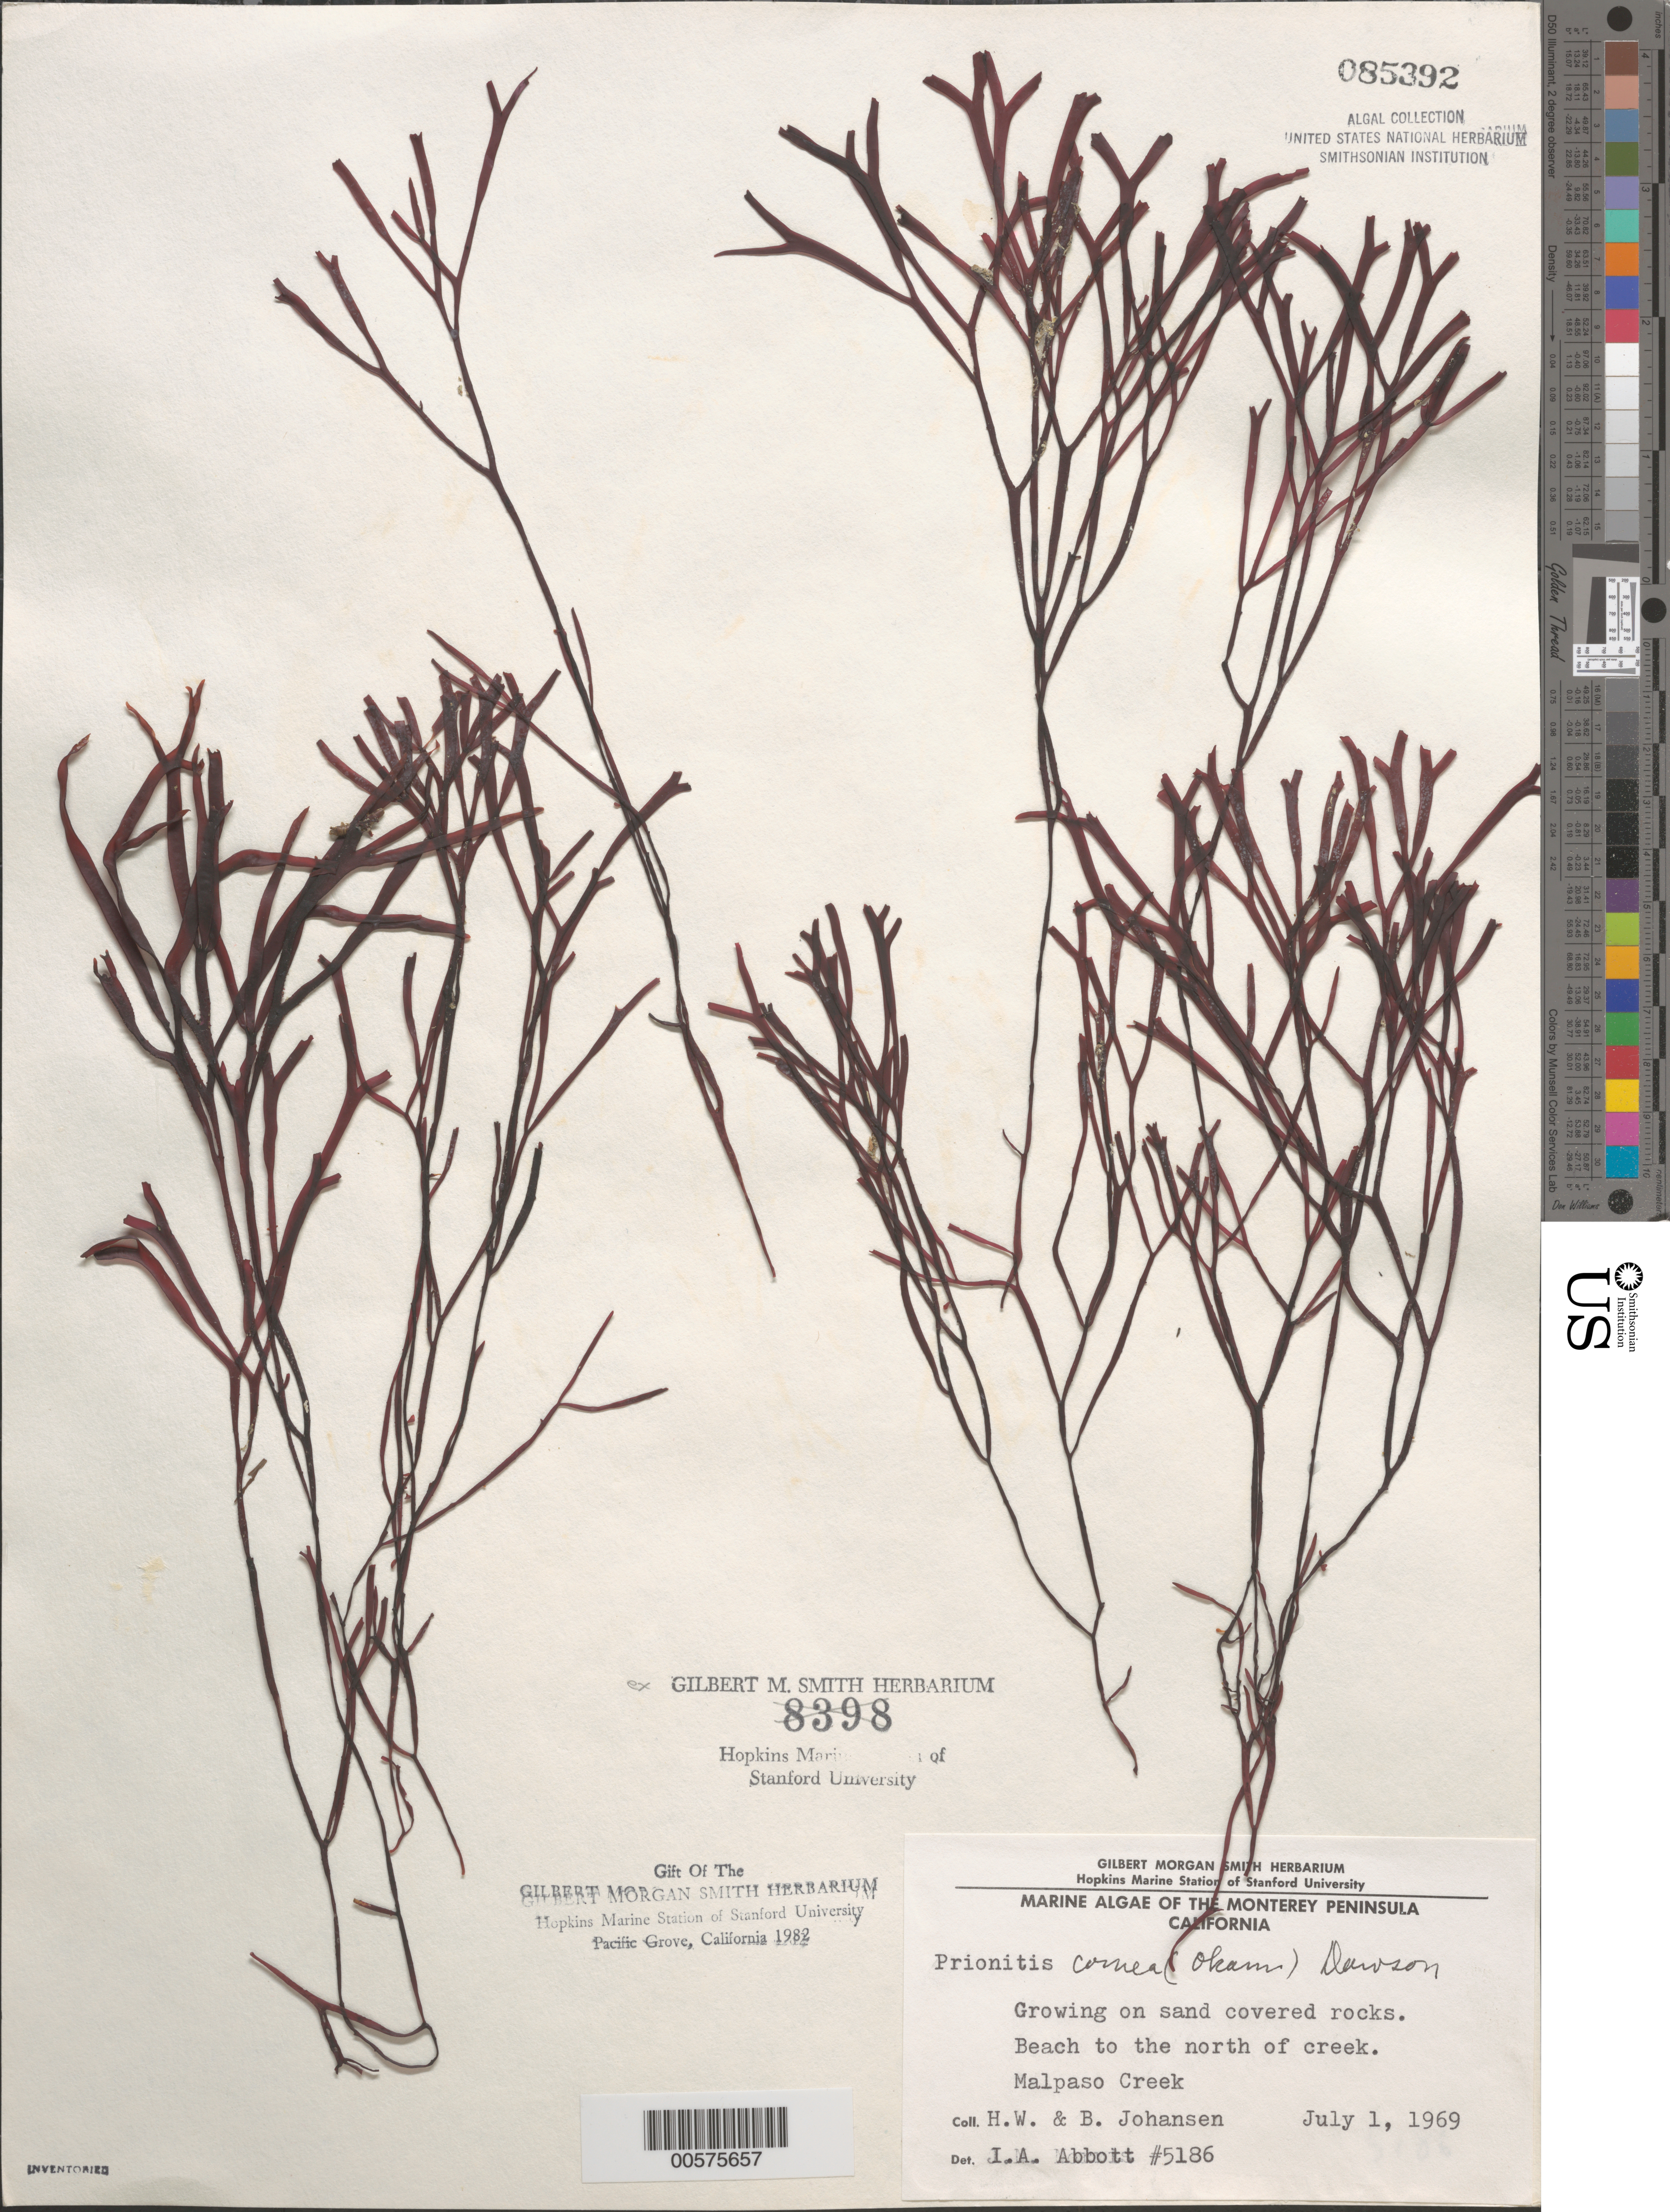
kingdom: Plantae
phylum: Rhodophyta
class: Florideophyceae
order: Halymeniales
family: Halymeniaceae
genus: Grateloupia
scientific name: Grateloupia cornea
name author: Okamura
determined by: Algae name updating Project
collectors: H. Johansen & B. Johansen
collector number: IAA 5186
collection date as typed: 01 Jul 1969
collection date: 1969-07-01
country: United States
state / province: California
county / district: Monterey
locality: Beach north of Malpaso Creek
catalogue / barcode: US 85392